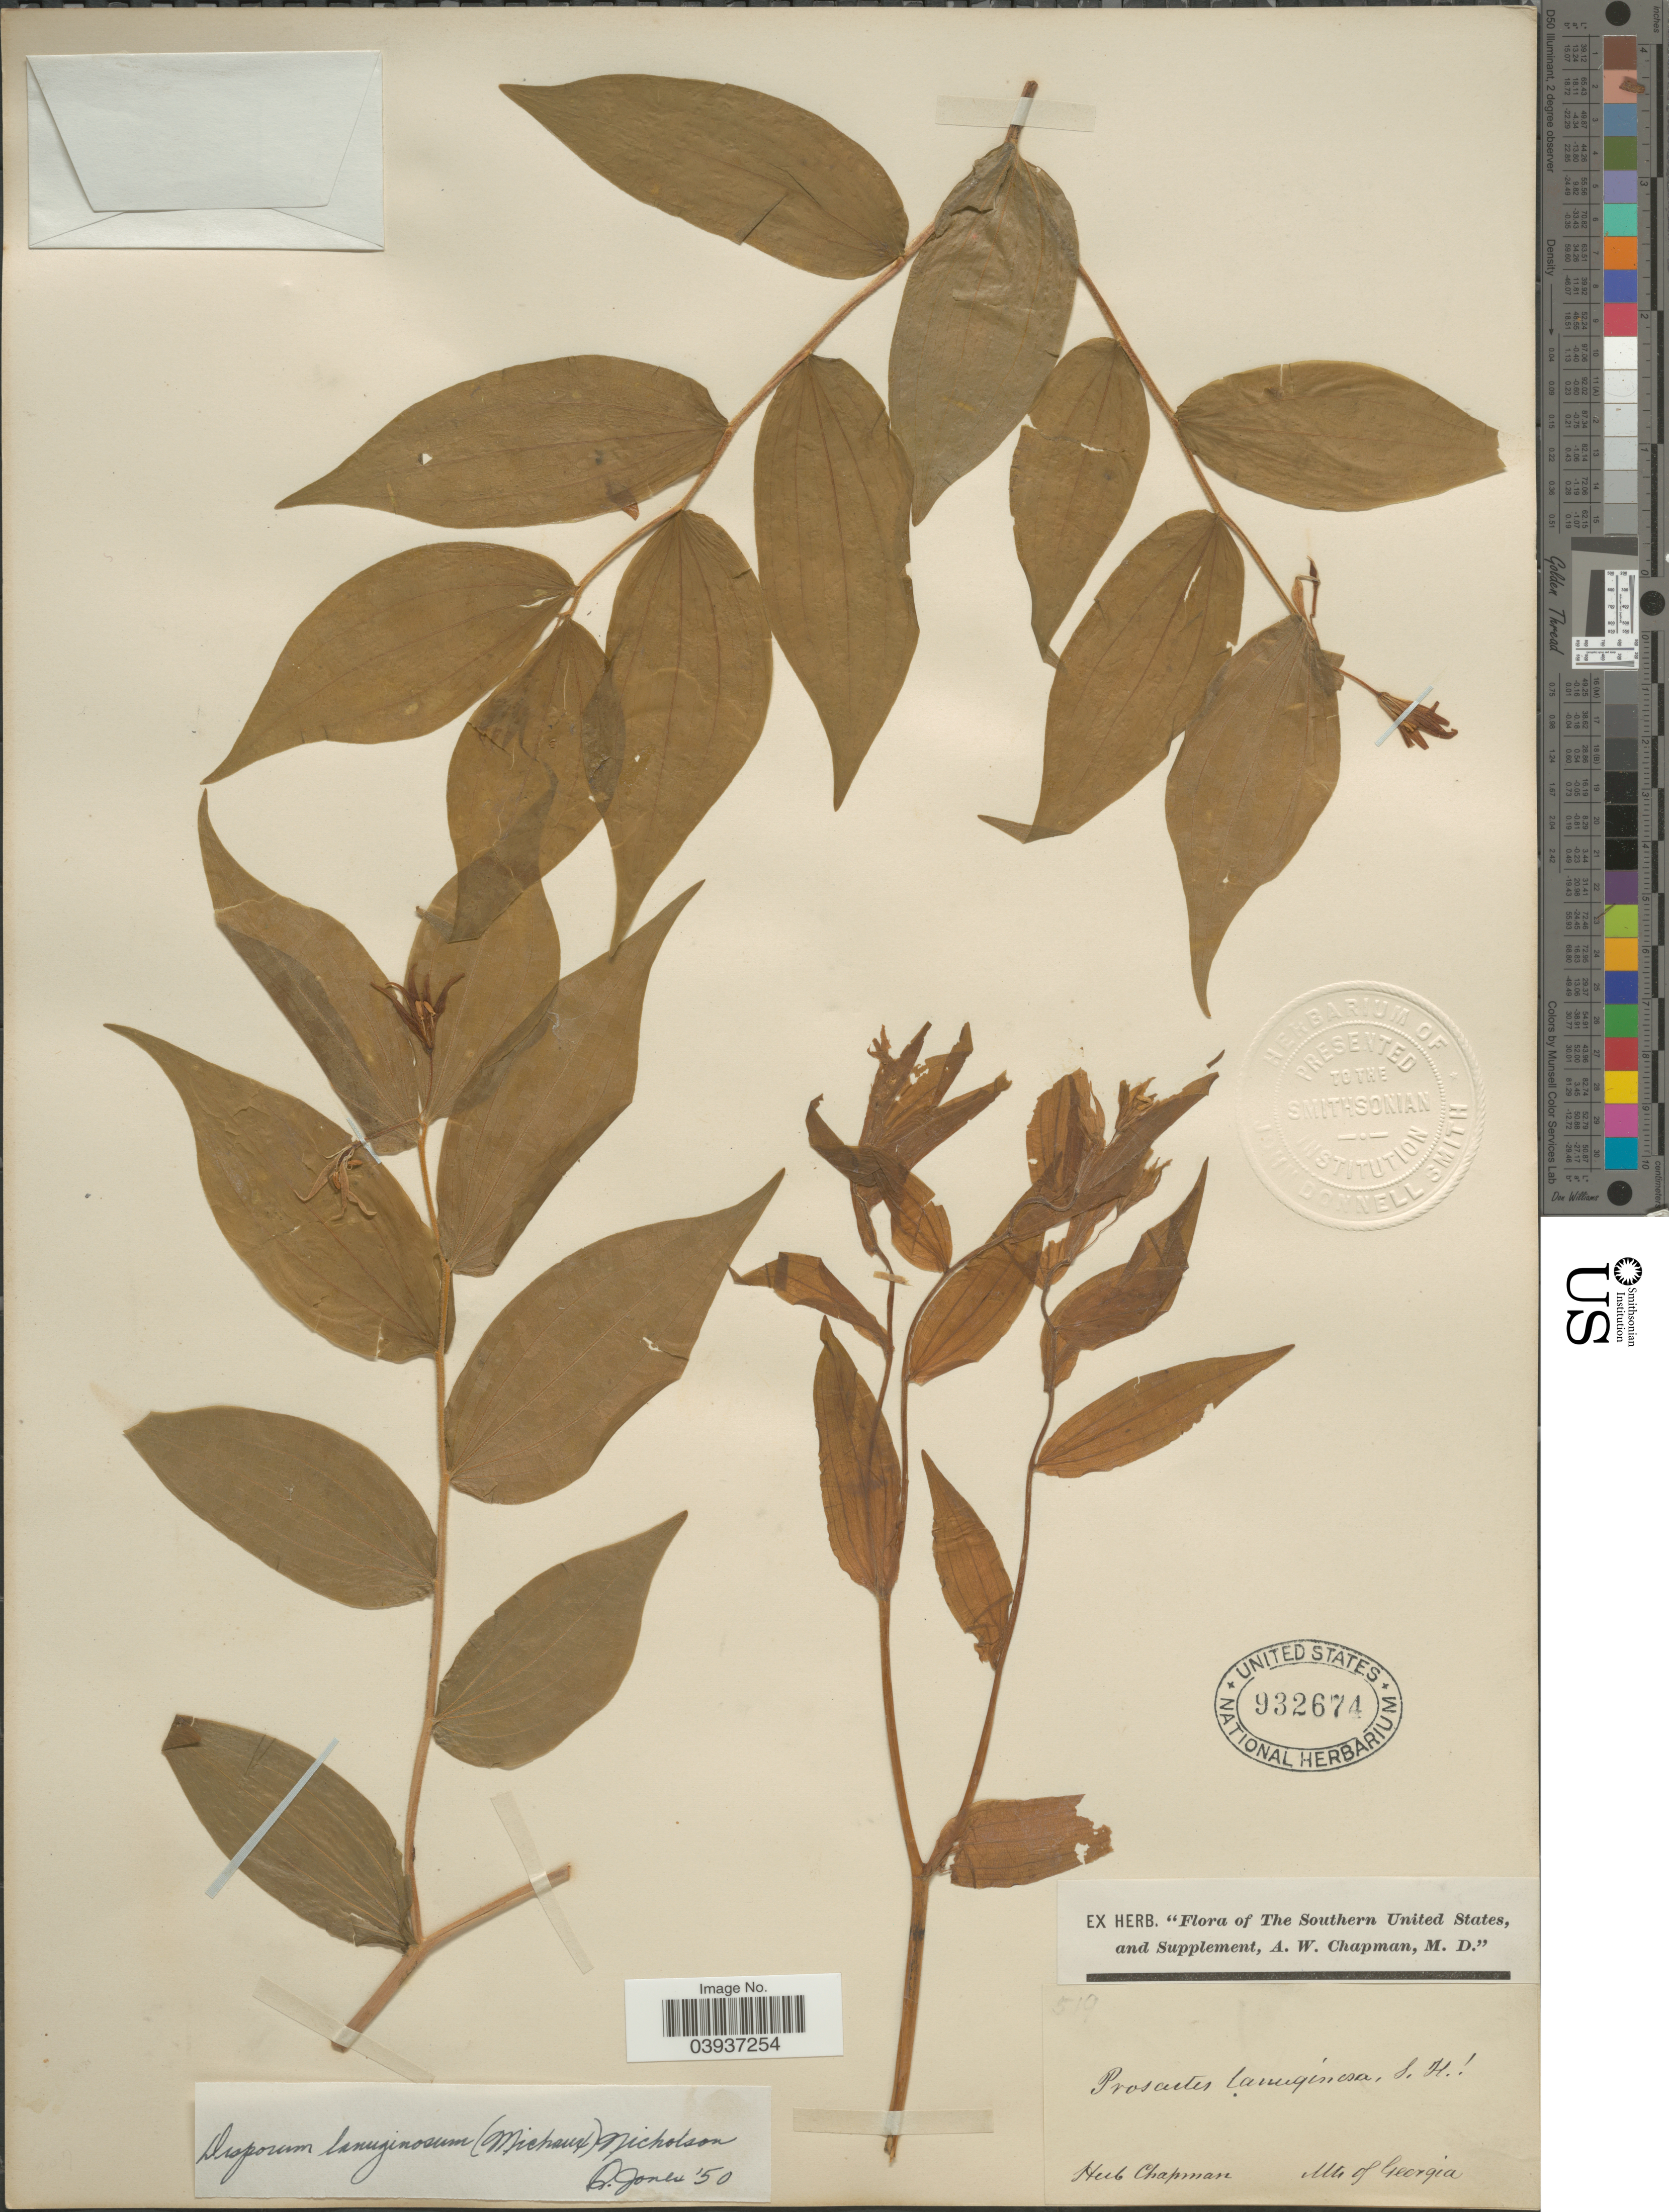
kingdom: Plantae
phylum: Tracheophyta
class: Liliopsida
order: Liliales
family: Colchicaceae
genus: Disporum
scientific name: Disporum lanuginosum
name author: (Michx.) G. Nicholson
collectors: ex herb. A.W. Chapman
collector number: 519?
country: United States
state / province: Georgia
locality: Southern United States. Mts of Georgia.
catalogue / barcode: US 932674